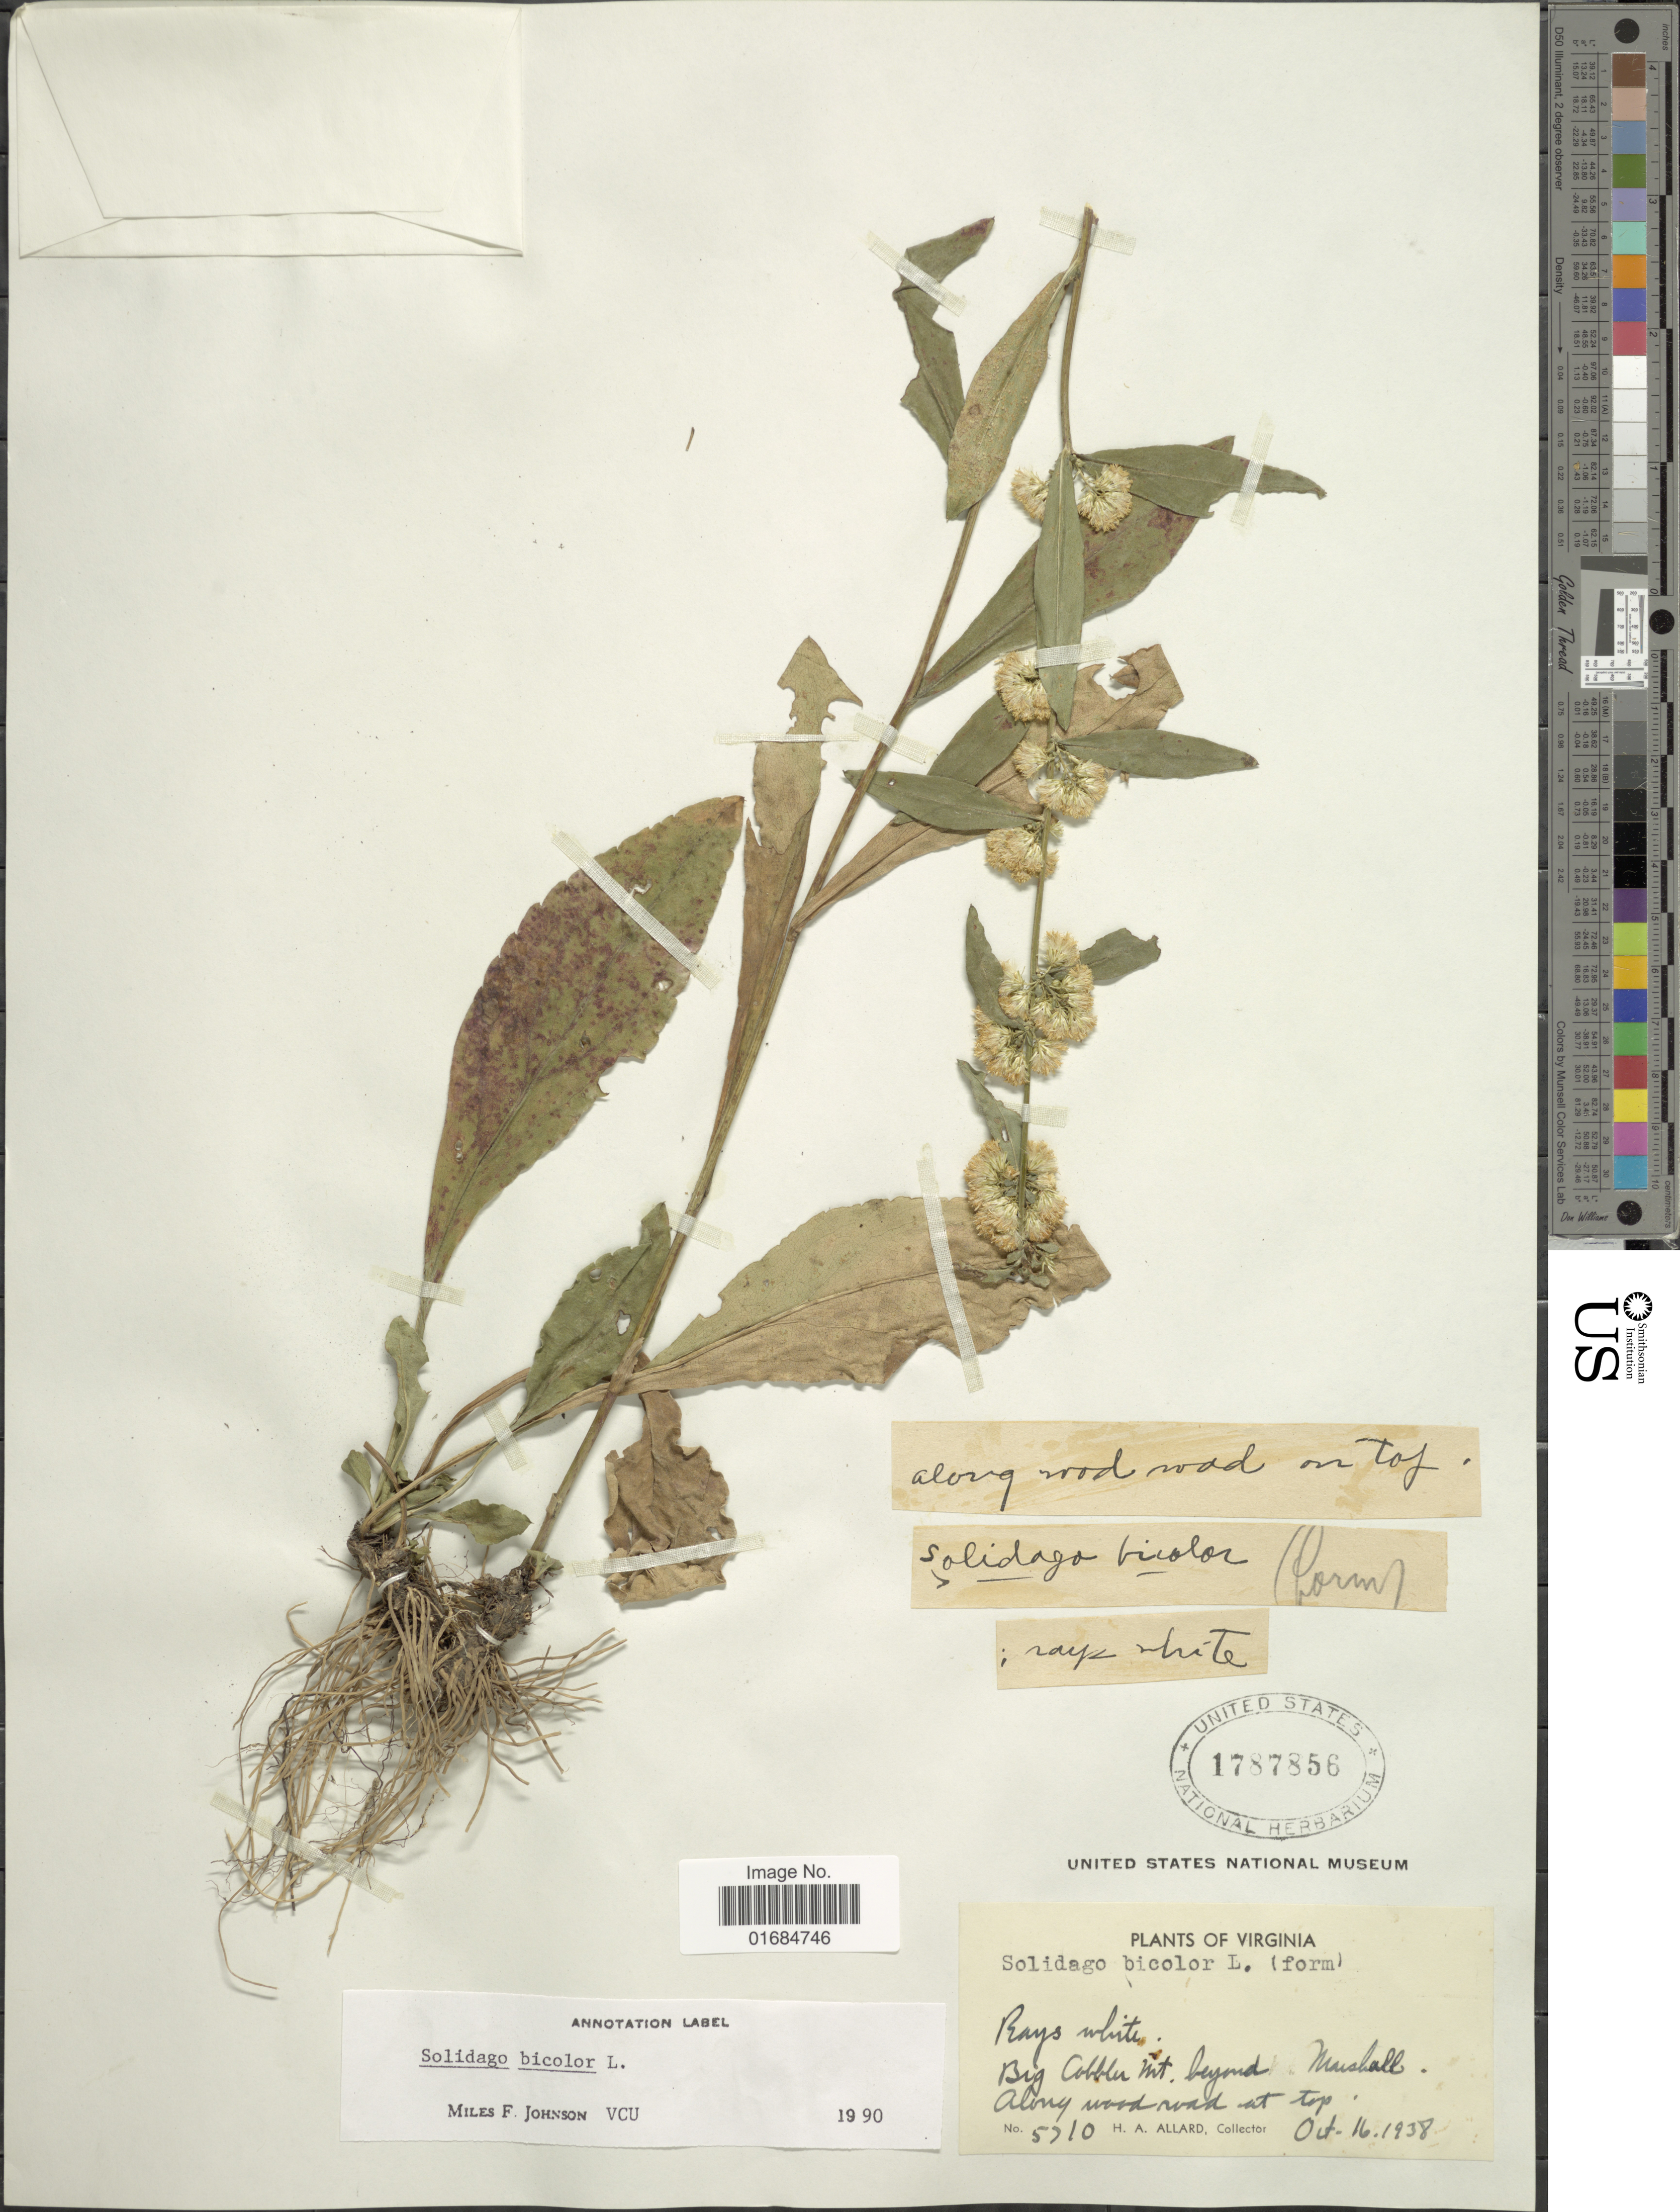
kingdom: Plantae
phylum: Tracheophyta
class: Magnoliopsida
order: Asterales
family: Asteraceae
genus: Solidago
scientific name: Solidago bicolor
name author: L.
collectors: H. A. Allard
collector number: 5710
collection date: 1938-10-16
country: United States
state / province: Virginia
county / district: Fauquier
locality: Big Cobber Mt beyond Marshall, Along woodroad at top.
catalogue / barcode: US 1787856